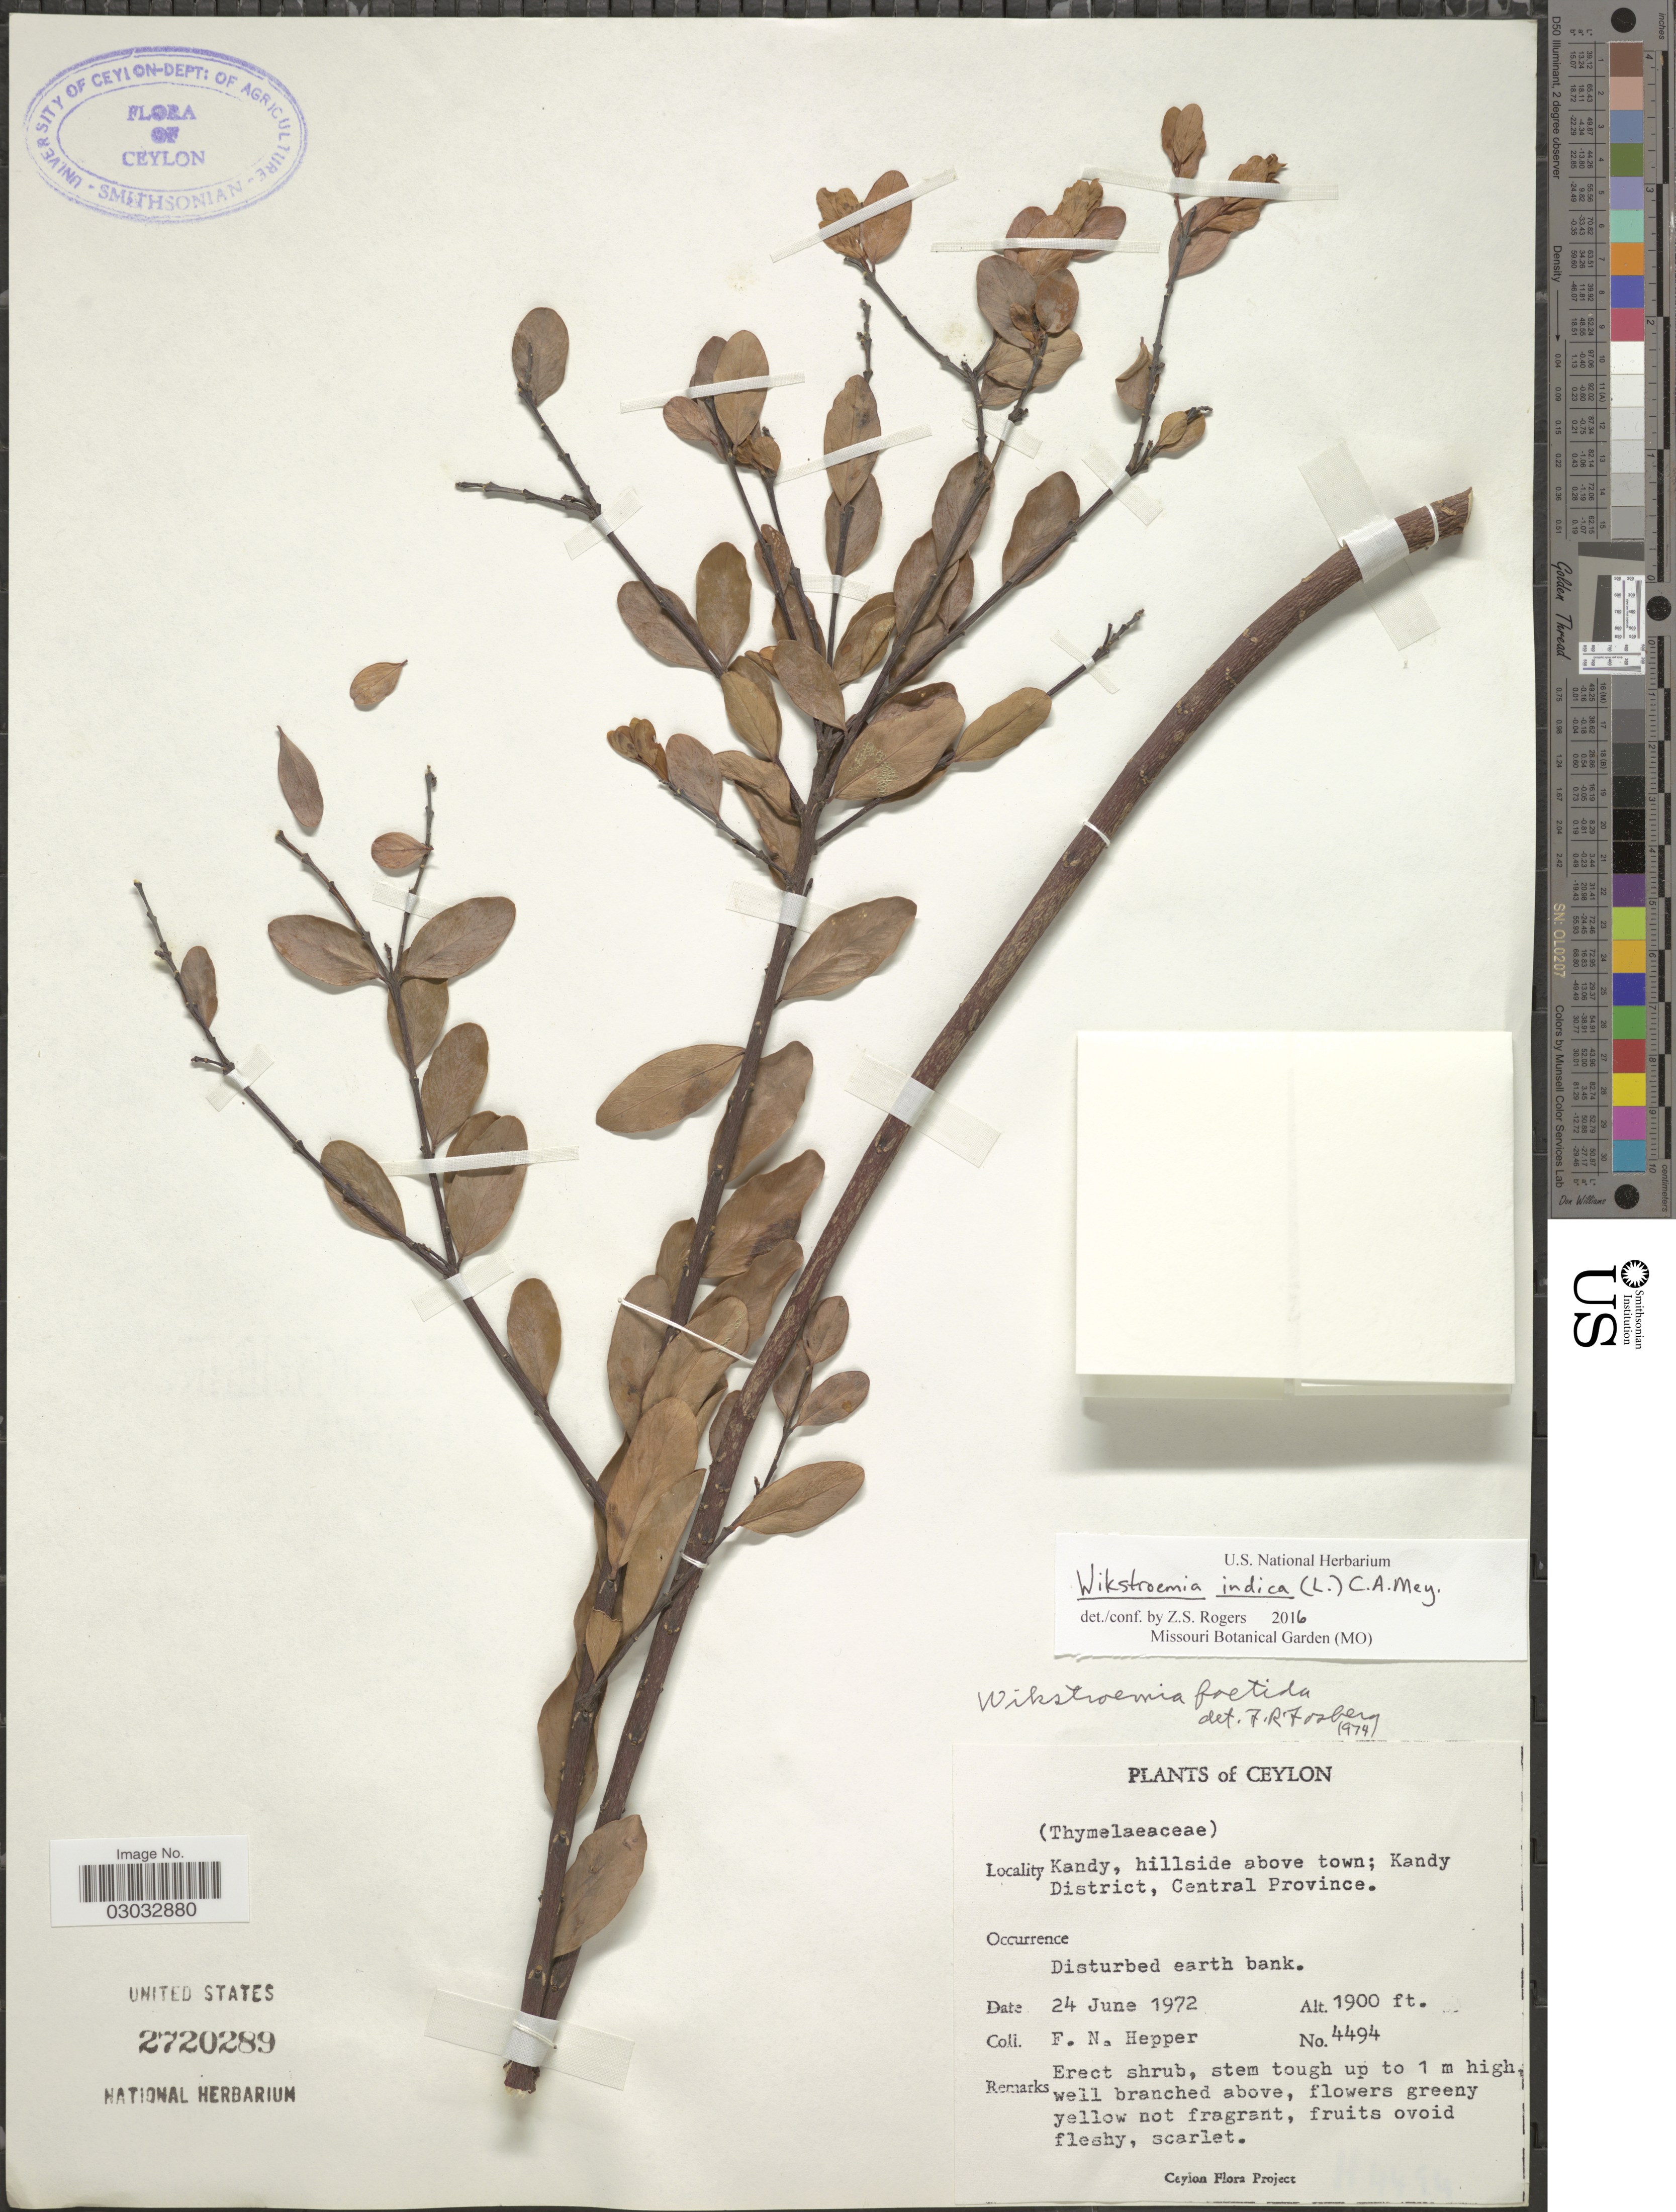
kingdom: Plantae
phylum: Tracheophyta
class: Magnoliopsida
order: Malvales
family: Thymelaeaceae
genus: Wikstroemia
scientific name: Wikstroemia indica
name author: (L.) C.A. Mey.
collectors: F. Hepper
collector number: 4494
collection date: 1972-06-24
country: Sri Lanka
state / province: Central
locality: Ceylon, Kandy, hillside above town; Kandy District, Central Province.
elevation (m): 579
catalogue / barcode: US 2720289